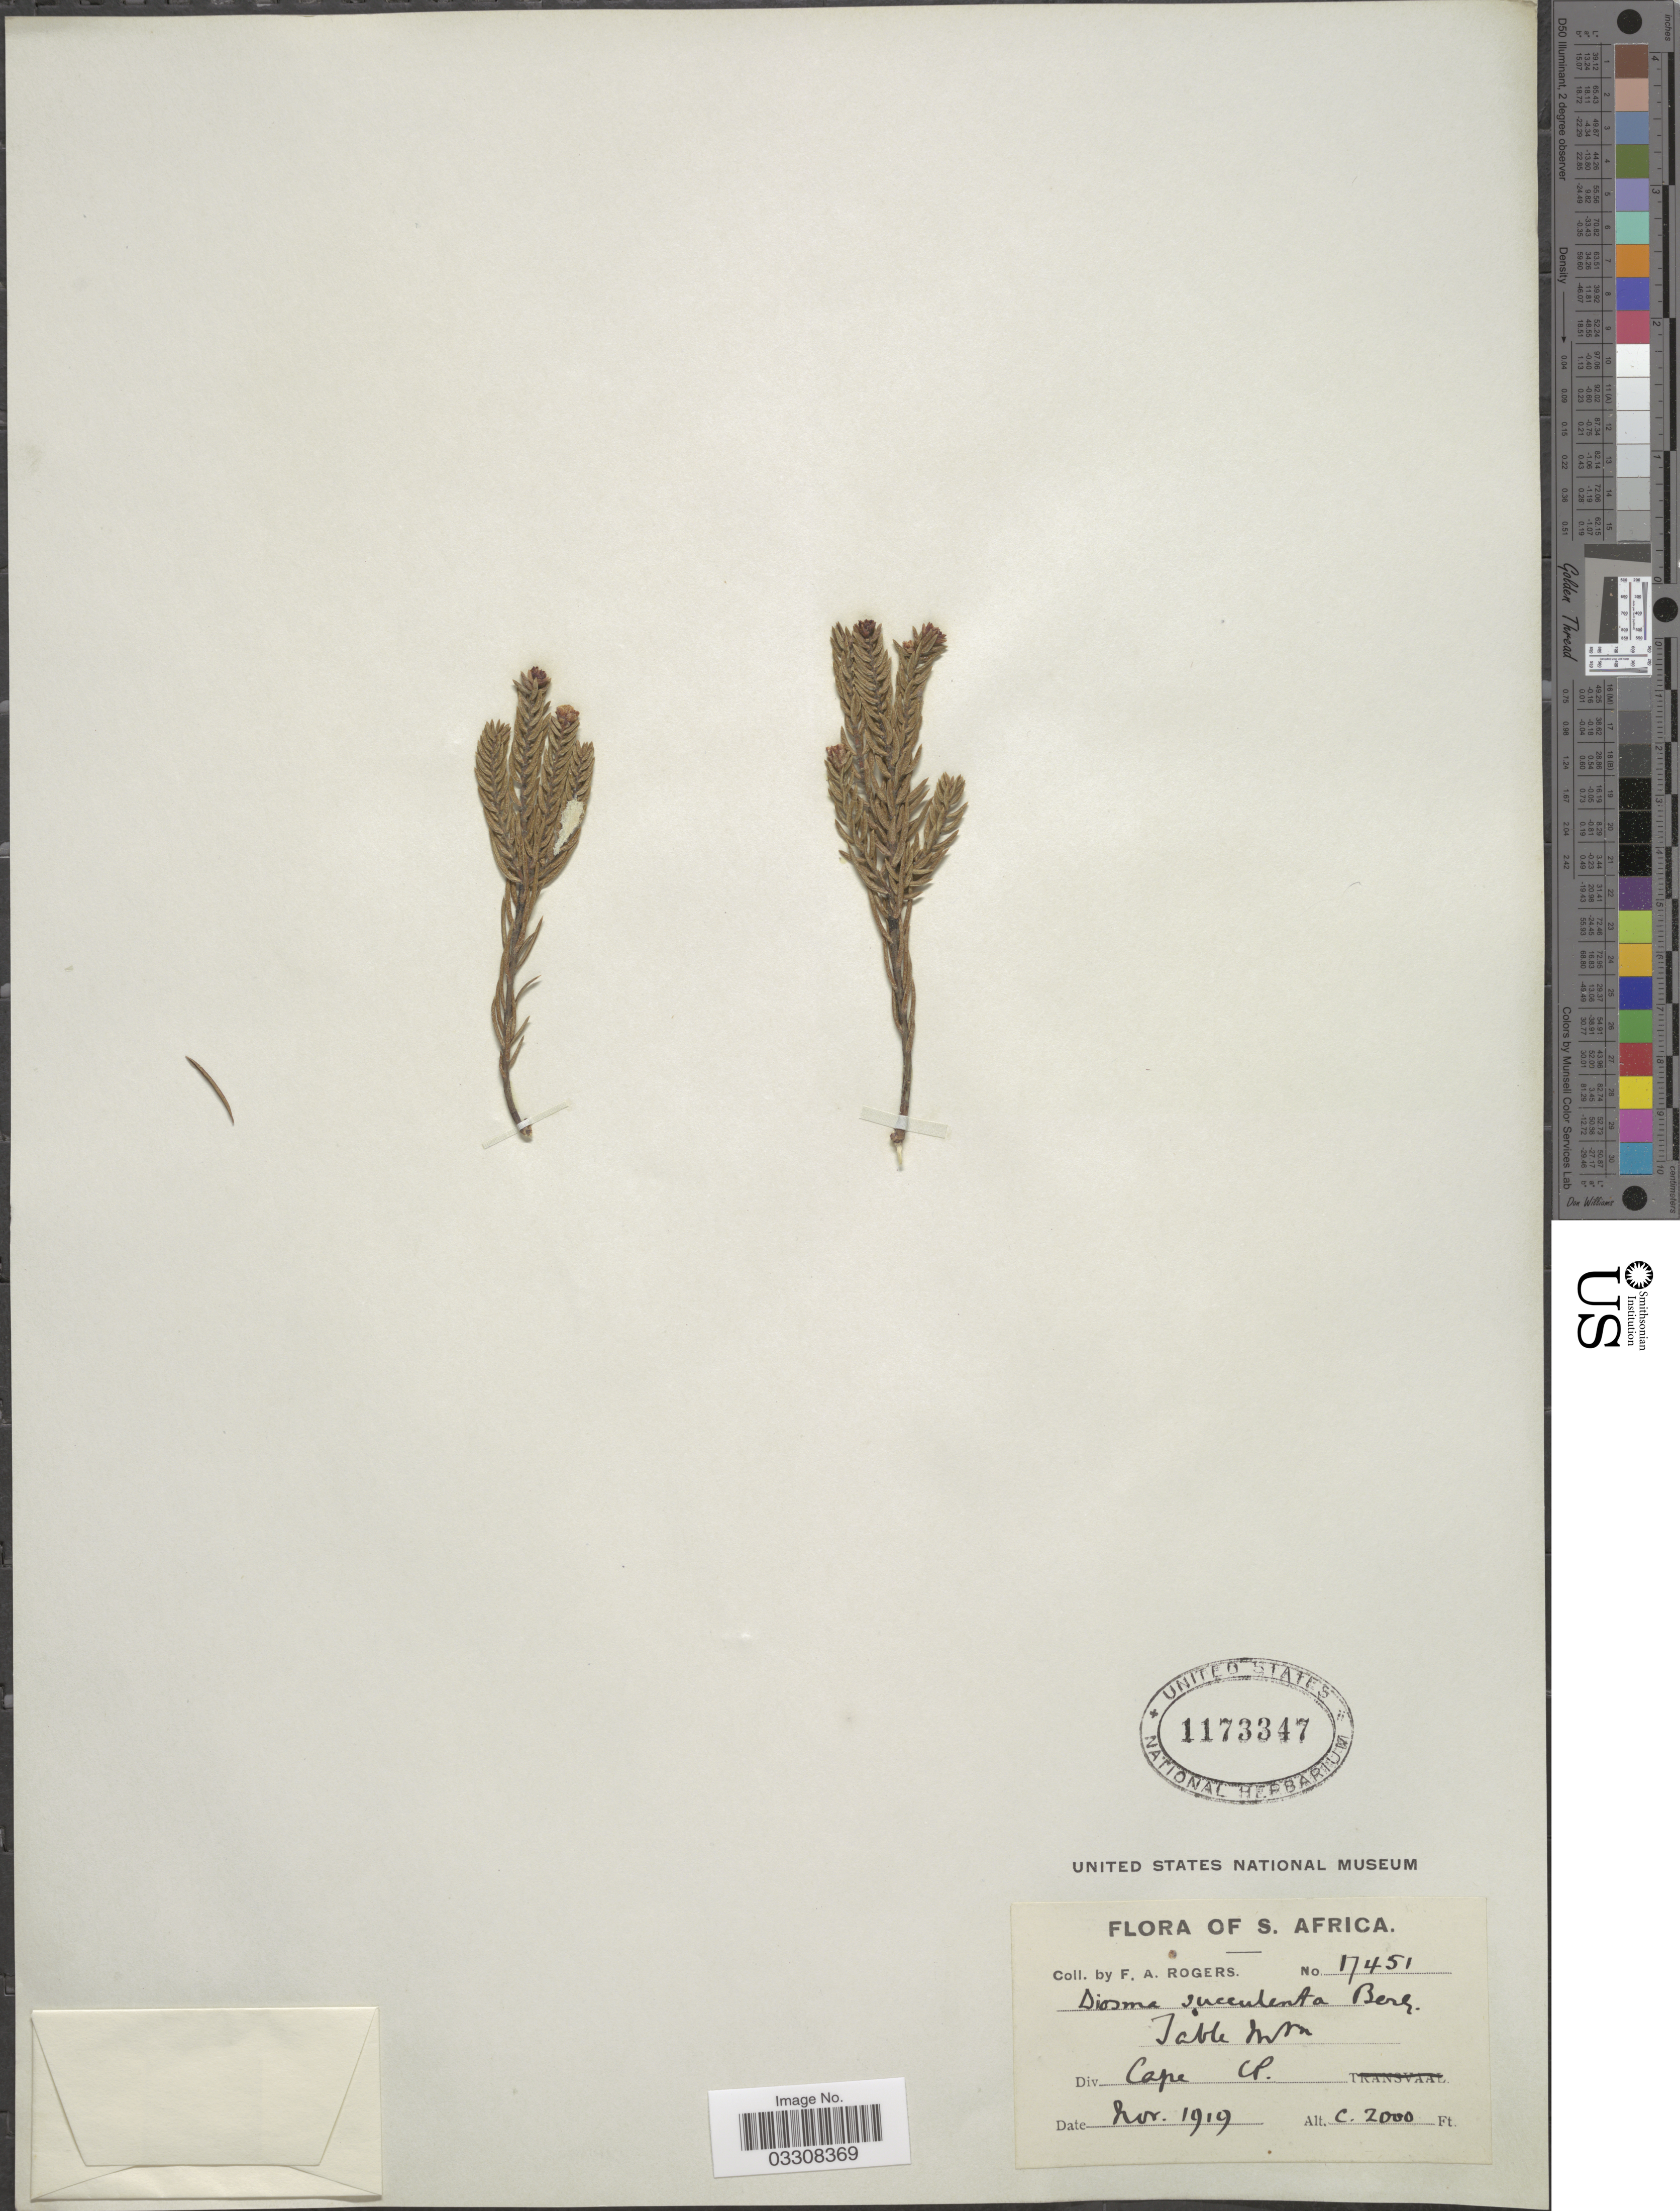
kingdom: Plantae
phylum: Tracheophyta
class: Magnoliopsida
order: Sapindales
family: Rutaceae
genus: Diosma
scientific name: Diosma succulenta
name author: P.J. Bergius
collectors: F. A. Rogers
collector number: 17451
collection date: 1919-11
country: South Africa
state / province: Western Cape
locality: Table Mtn. Div, Cape CP.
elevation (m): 610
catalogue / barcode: US 1173347